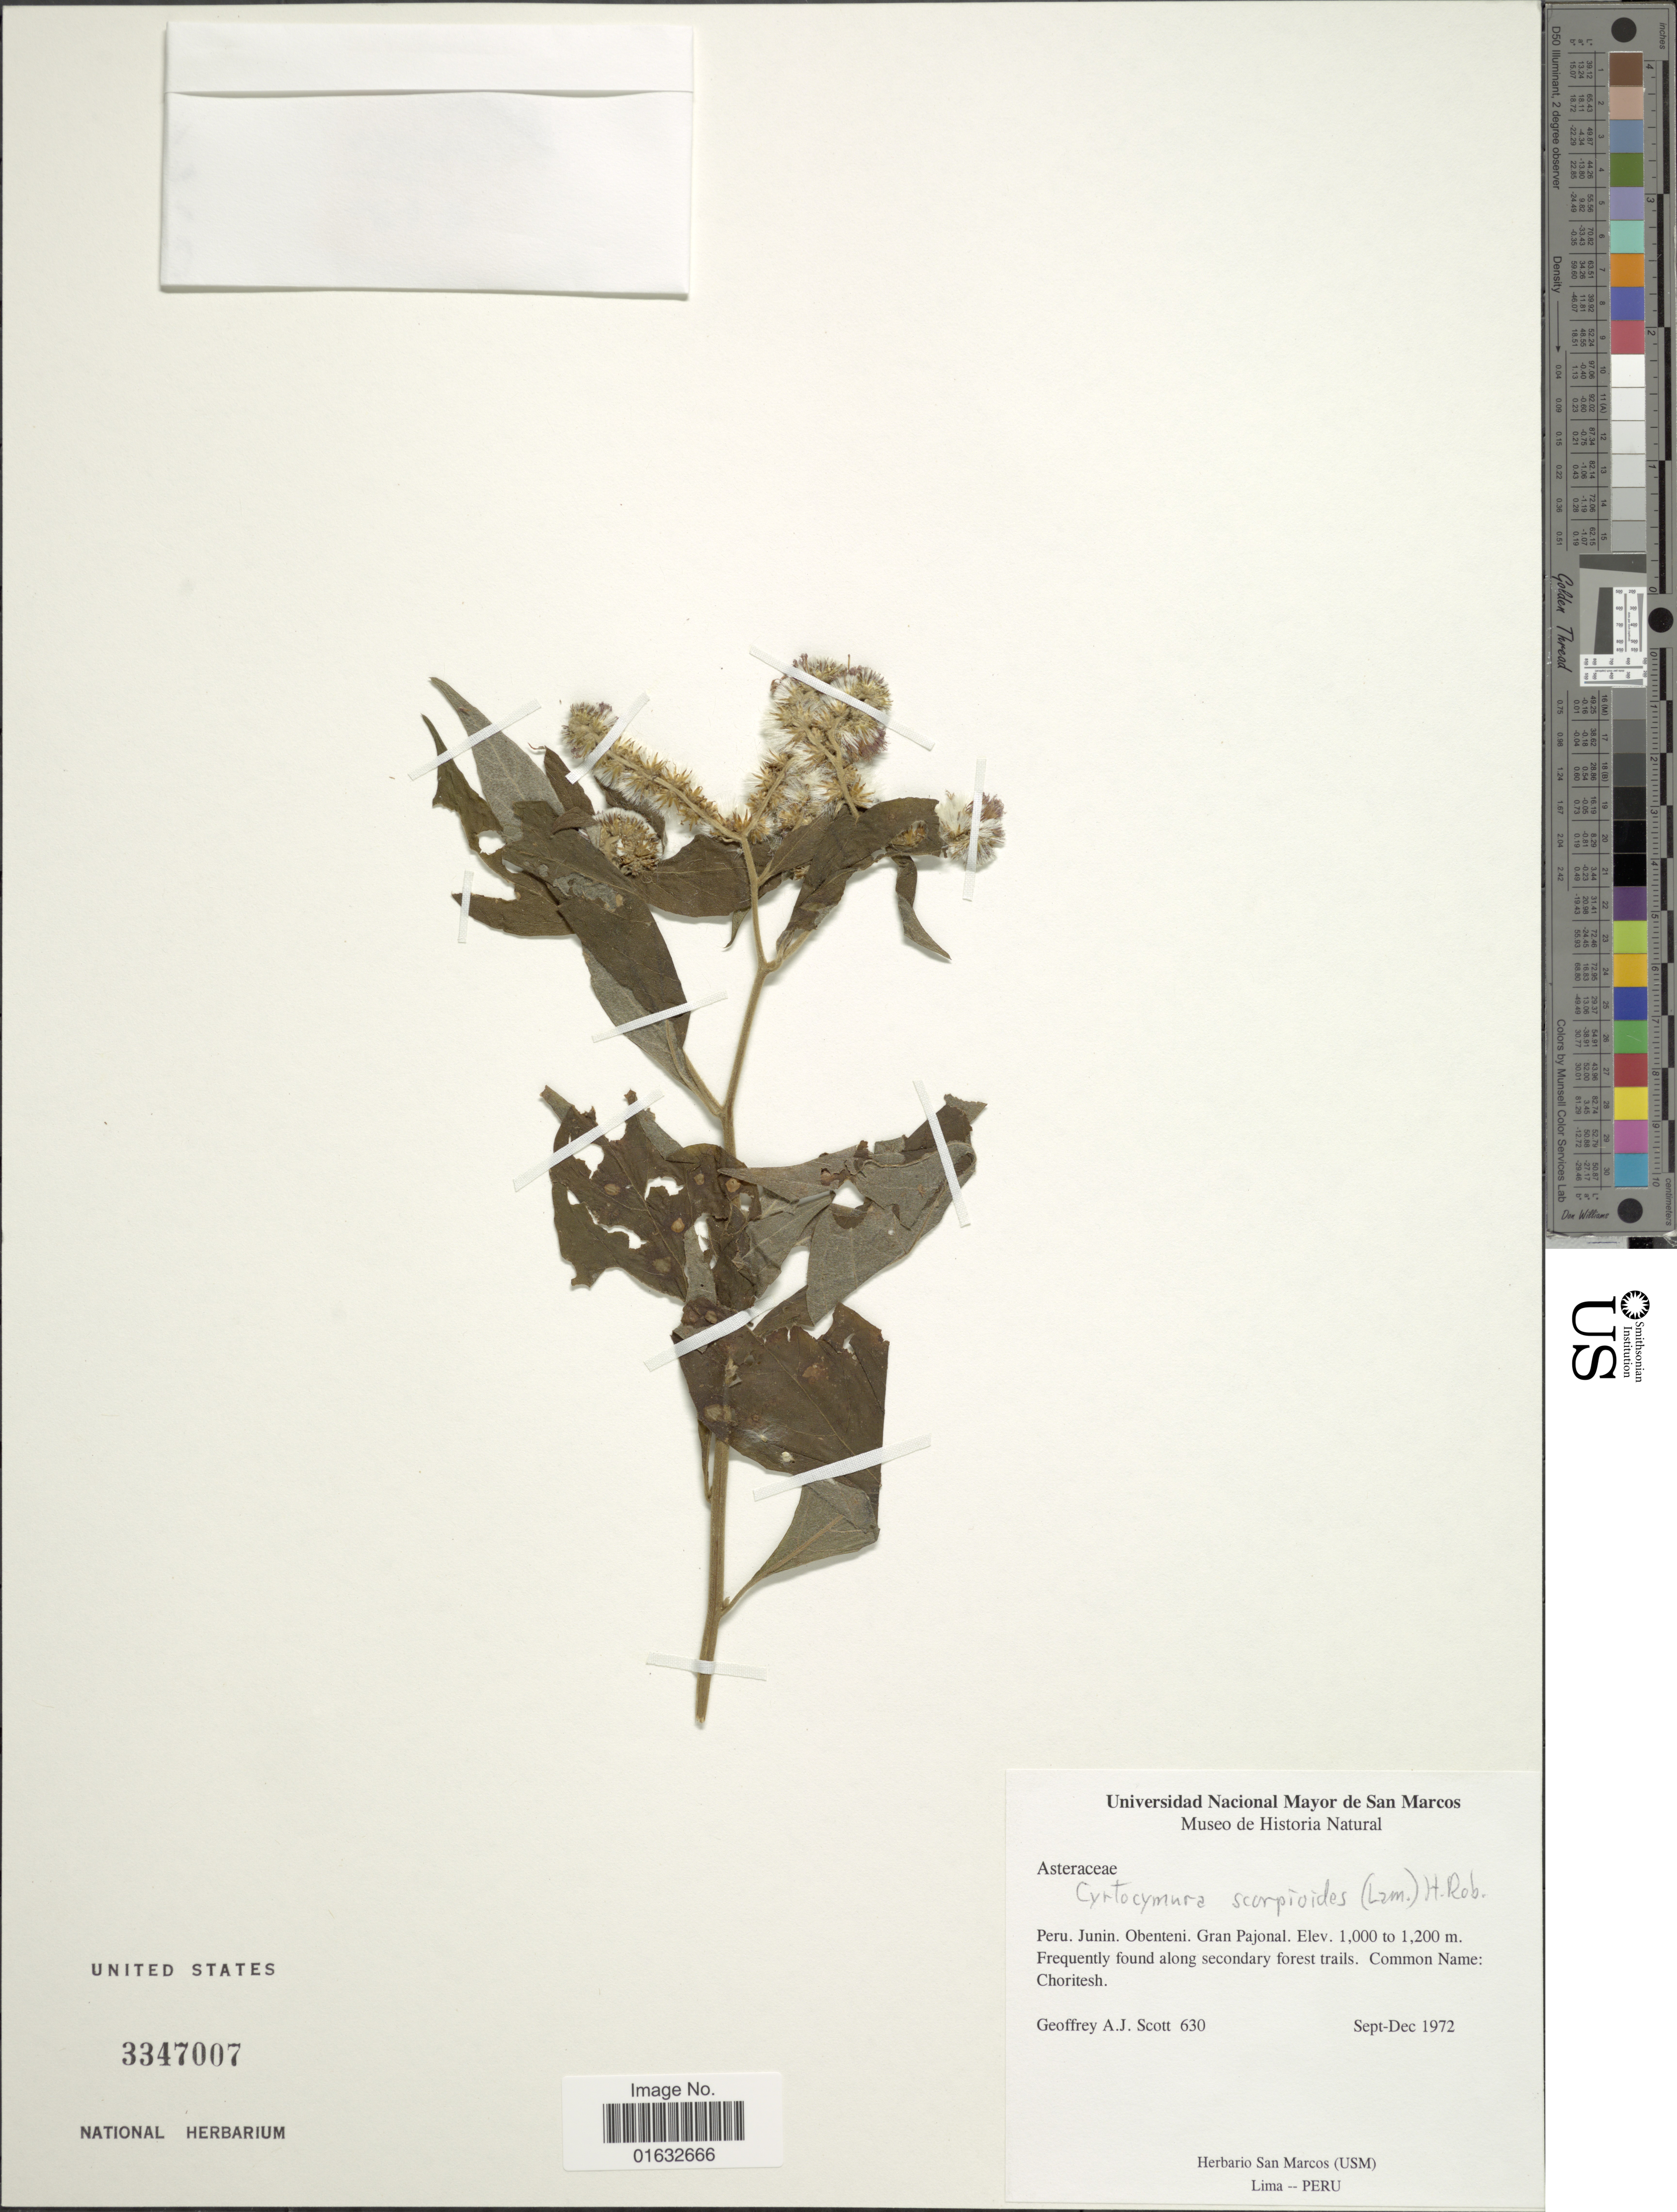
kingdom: Plantae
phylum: Tracheophyta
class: Magnoliopsida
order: Asterales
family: Asteraceae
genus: Cyrtocymura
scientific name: Cyrtocymura scorpioides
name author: (Lam.) H. Rob.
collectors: G. Scott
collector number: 630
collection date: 1972-09/1972-12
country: Peru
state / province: Junín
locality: Obenteni. Gran Pajonal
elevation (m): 1000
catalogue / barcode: US 3347007